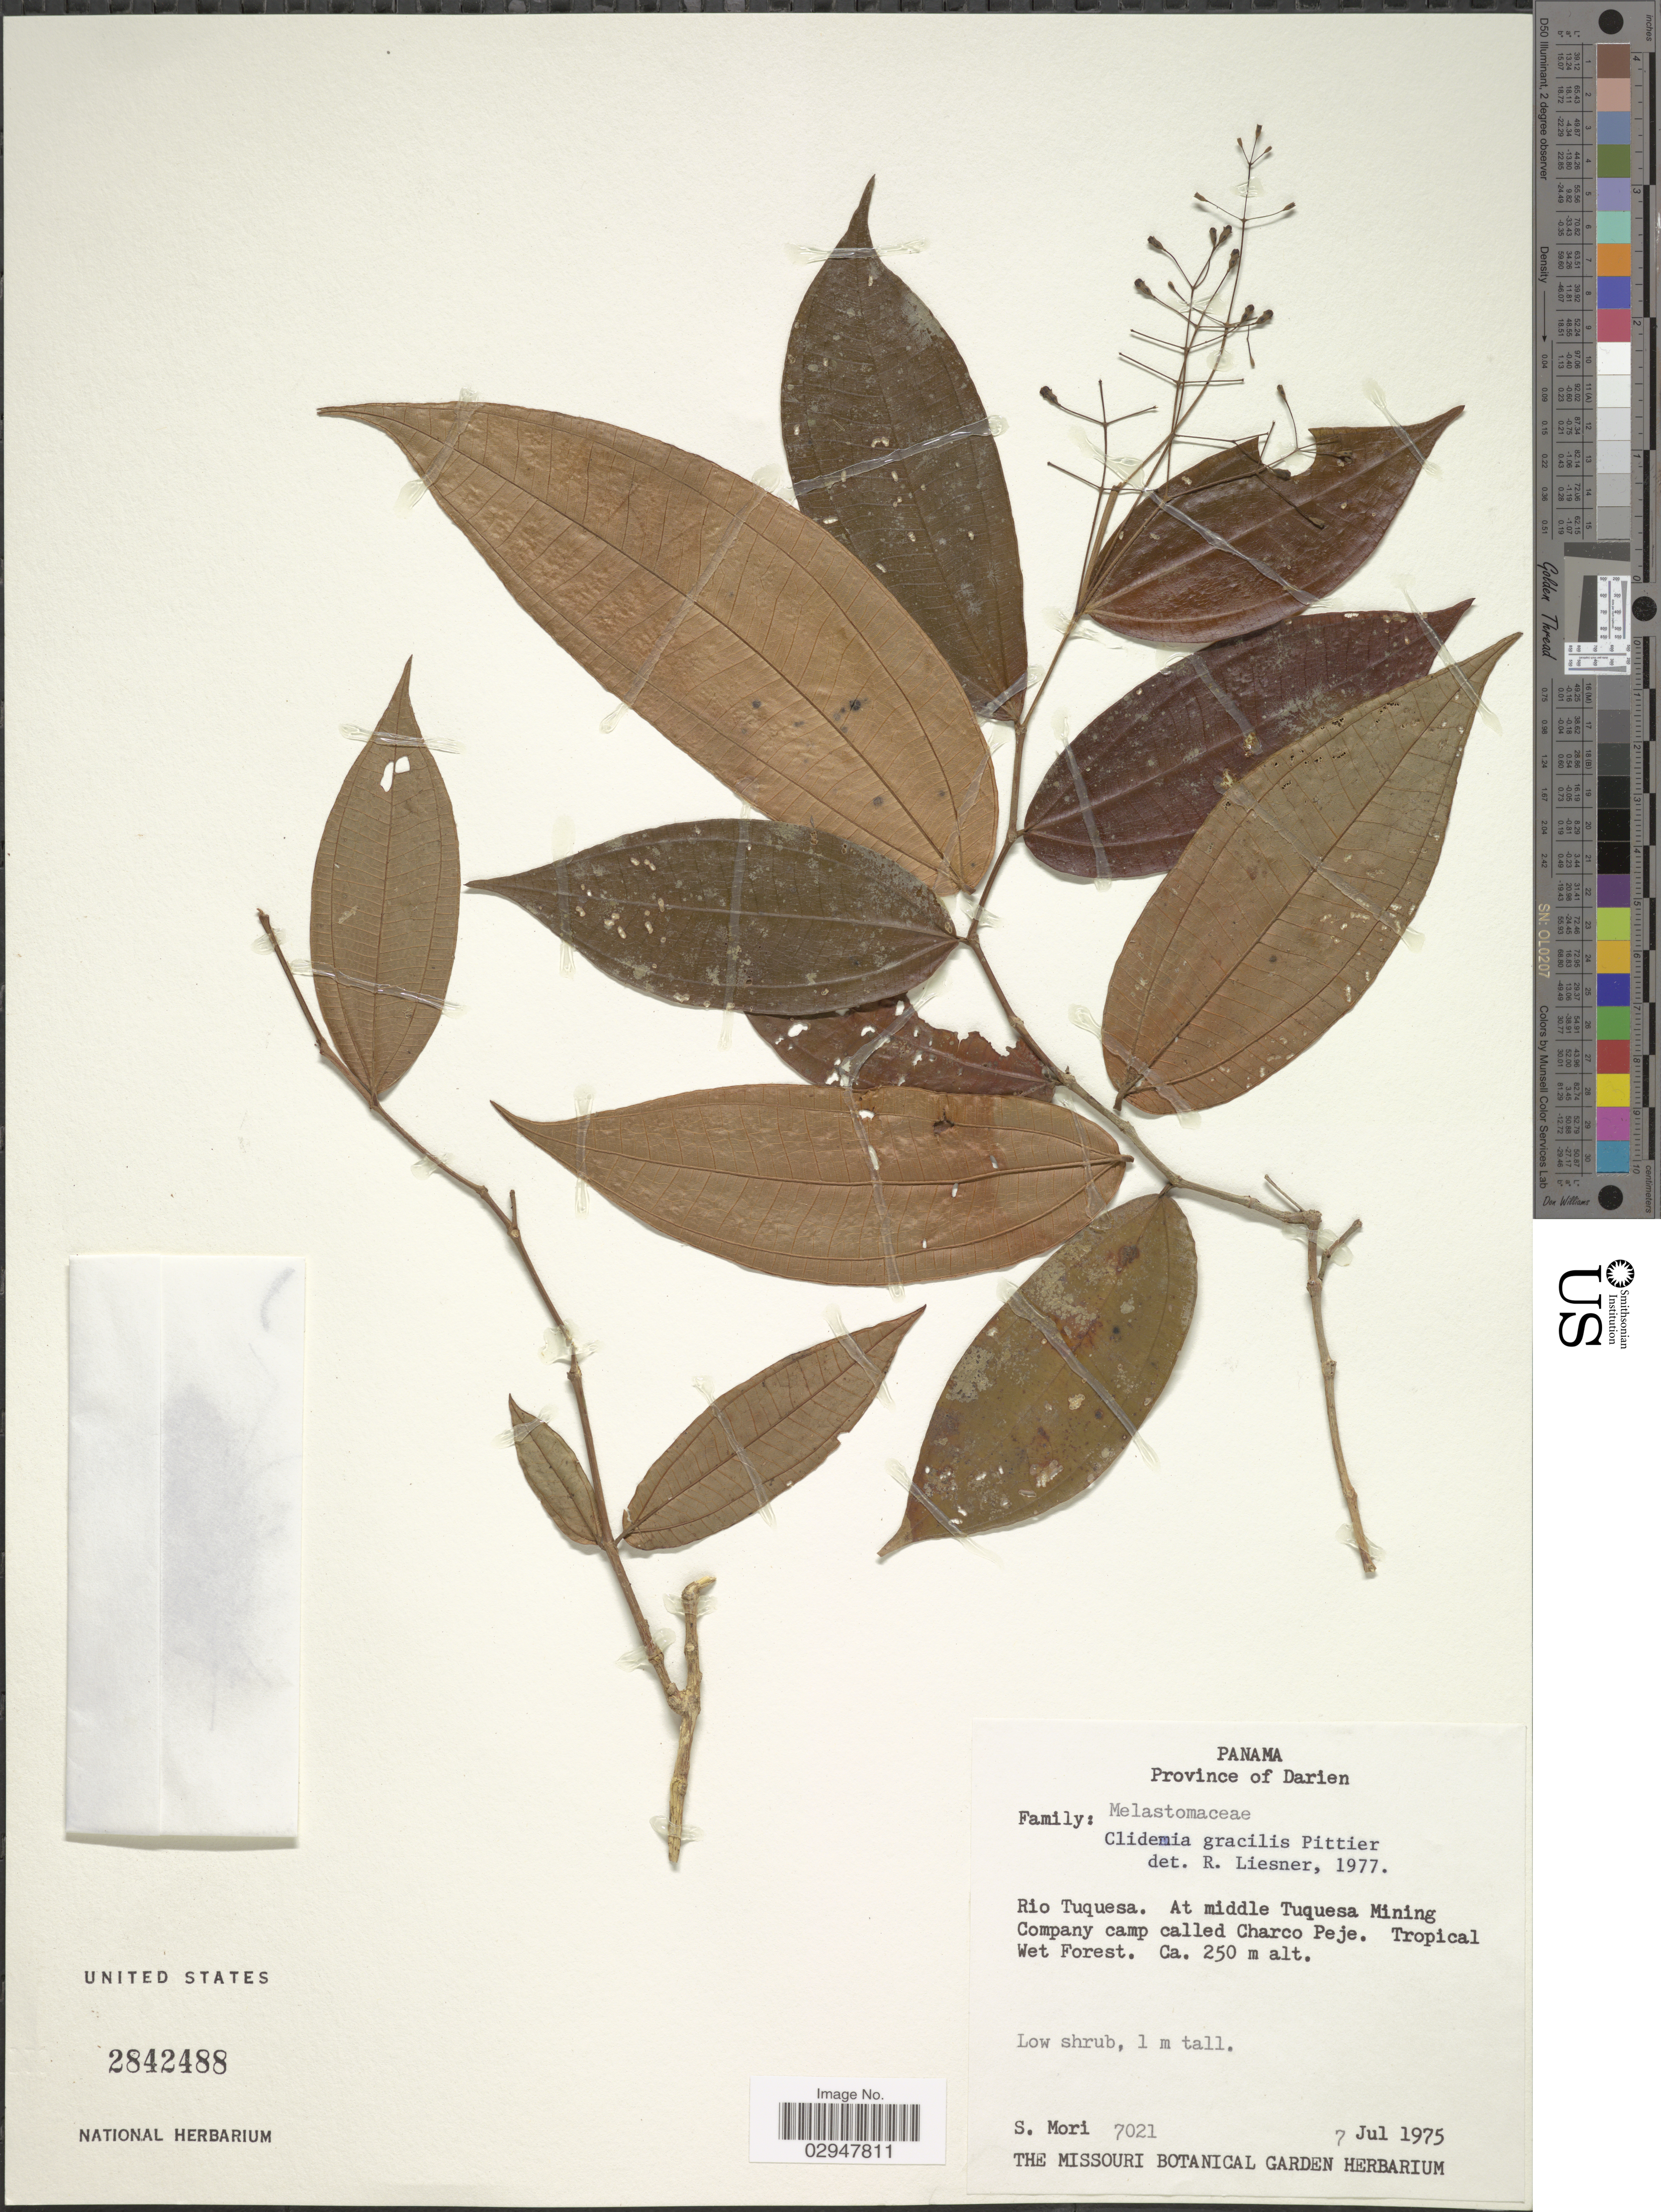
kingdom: Plantae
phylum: Tracheophyta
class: Magnoliopsida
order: Myrtales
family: Melastomataceae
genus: Clidemia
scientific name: Clidemia gracilis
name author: Pittier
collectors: S. Mori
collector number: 7021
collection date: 1975-07-07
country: Panama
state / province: Darién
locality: Rio Tuquesa, At middle Tuquesa Mining Company camp called Charco Peje.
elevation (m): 250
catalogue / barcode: US 2842488